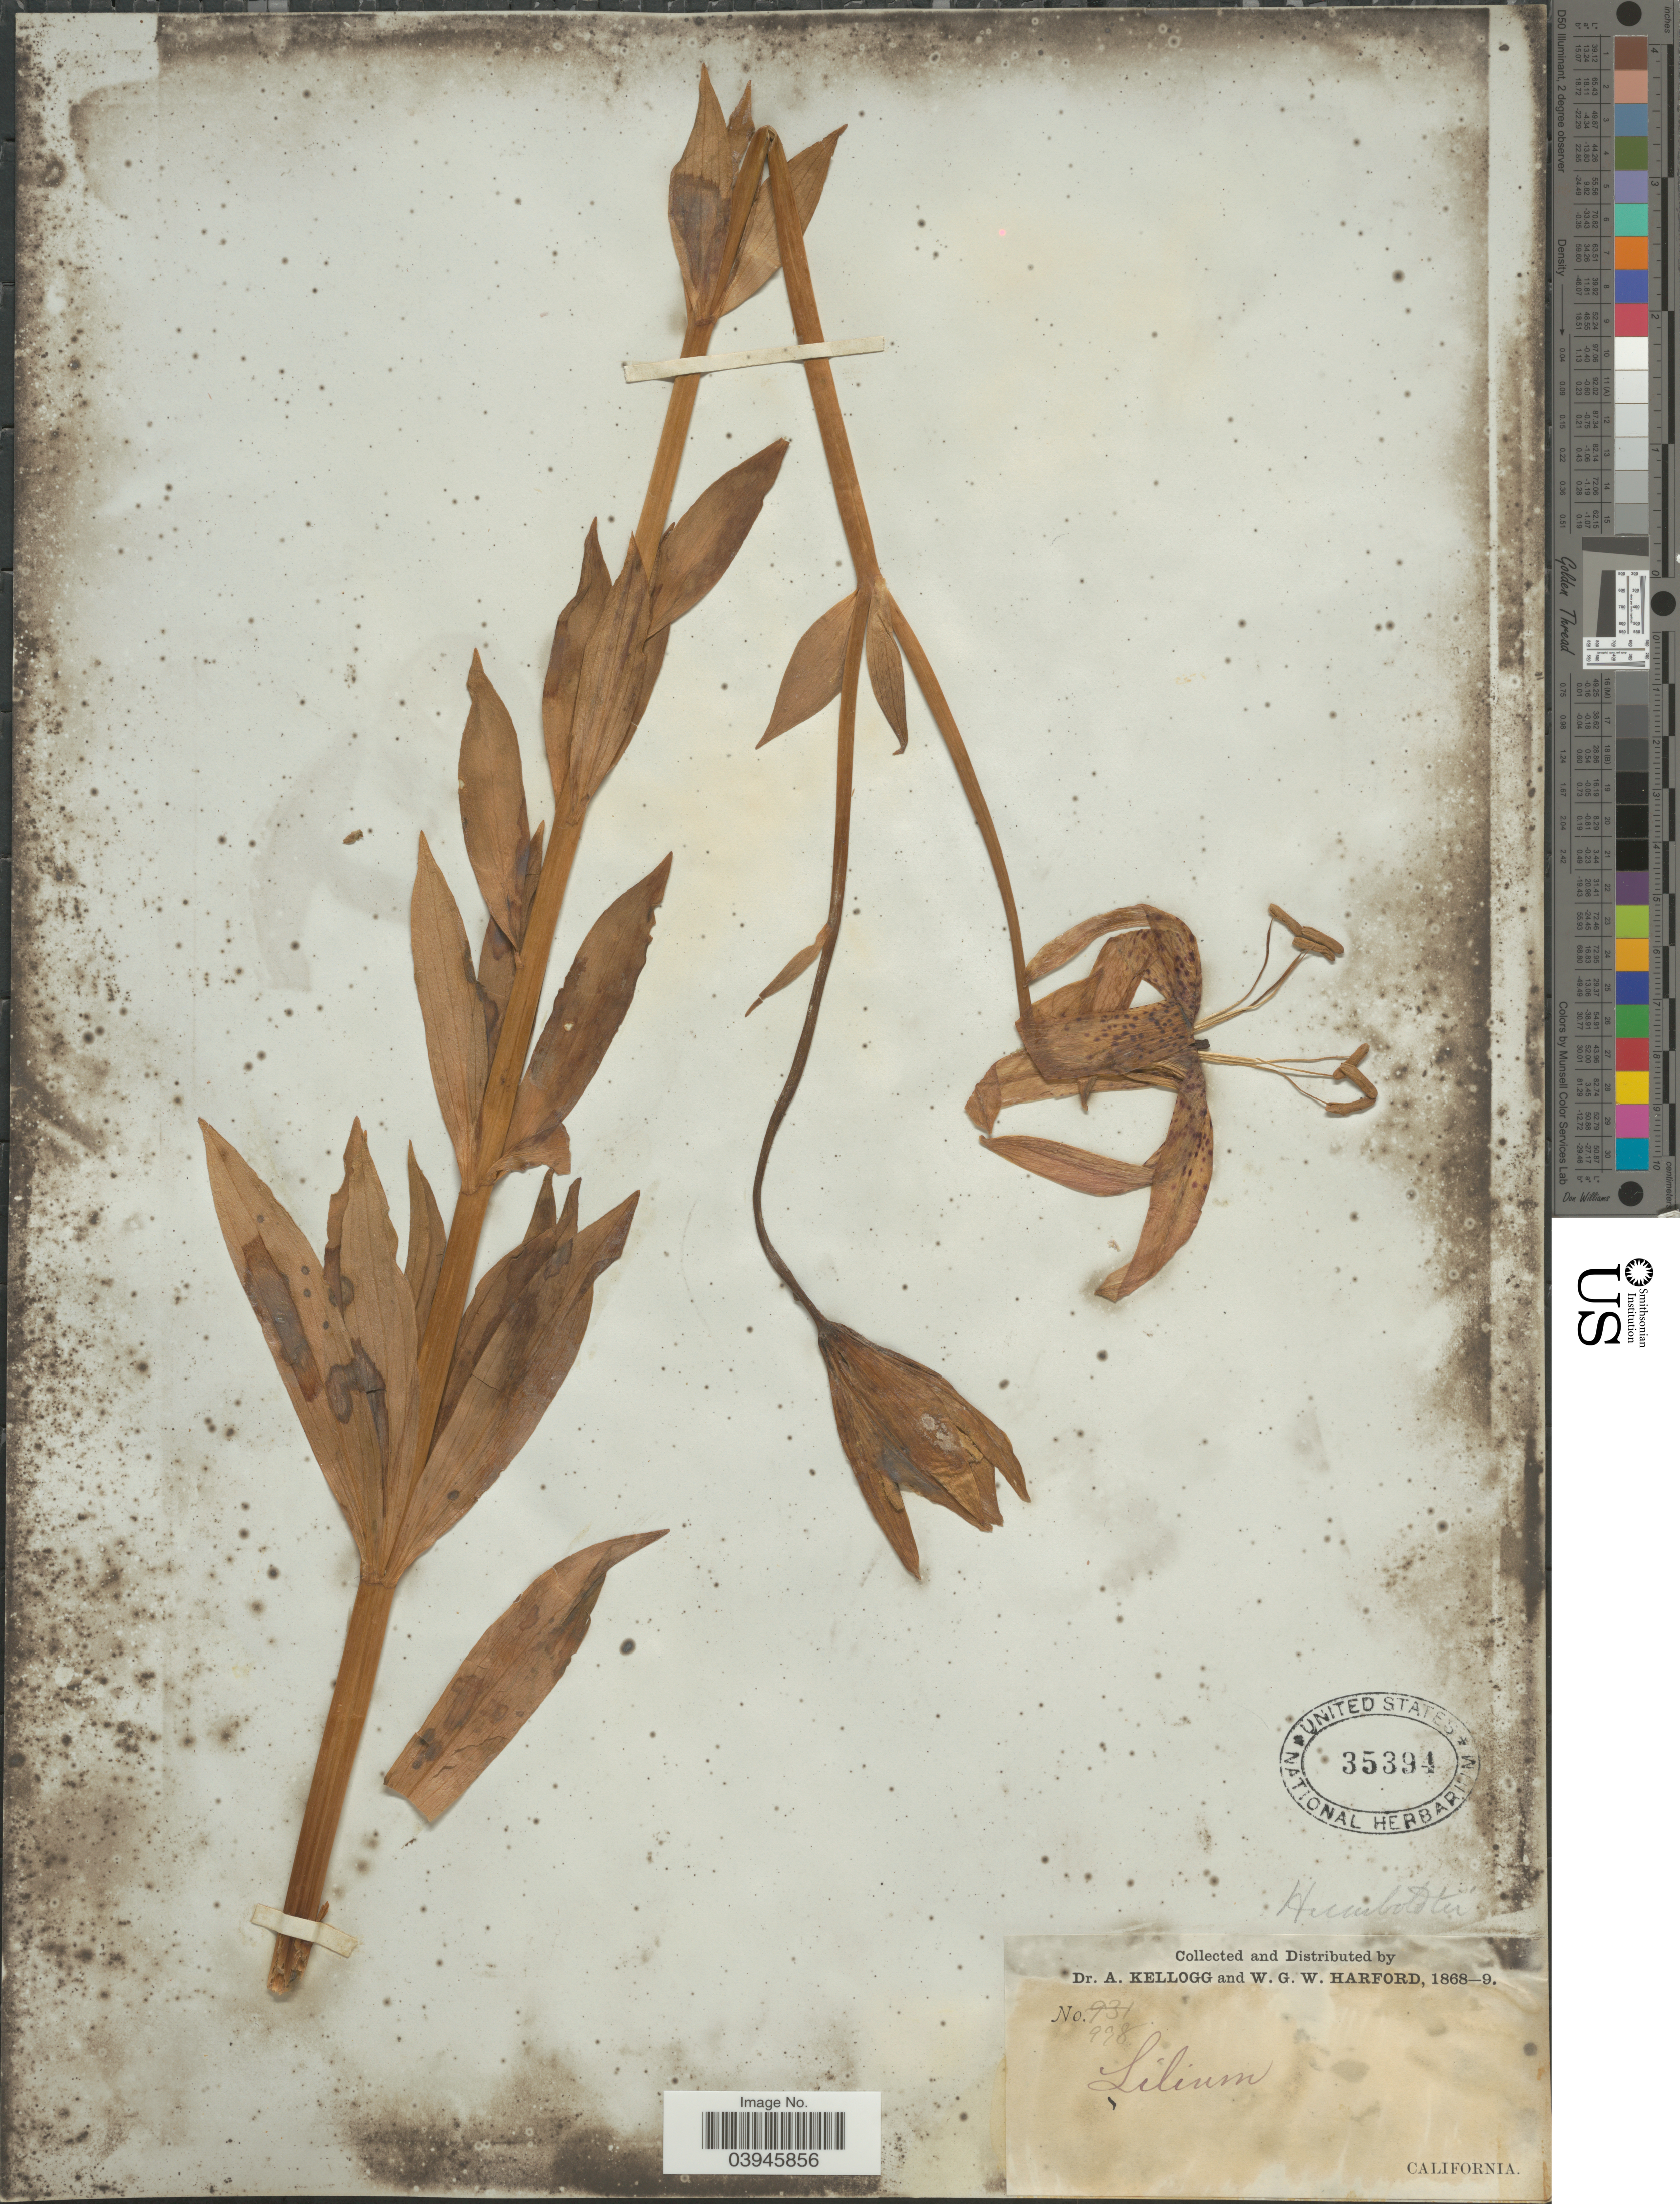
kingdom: Plantae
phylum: Tracheophyta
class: Liliopsida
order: Liliales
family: Liliaceae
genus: Lilium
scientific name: Lilium humboldtii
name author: Roezl & Leichtlin ex Duch.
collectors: A. Kellogg & W. G. W. Harford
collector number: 998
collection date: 1868/1869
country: United States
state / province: California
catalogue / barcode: US 35394